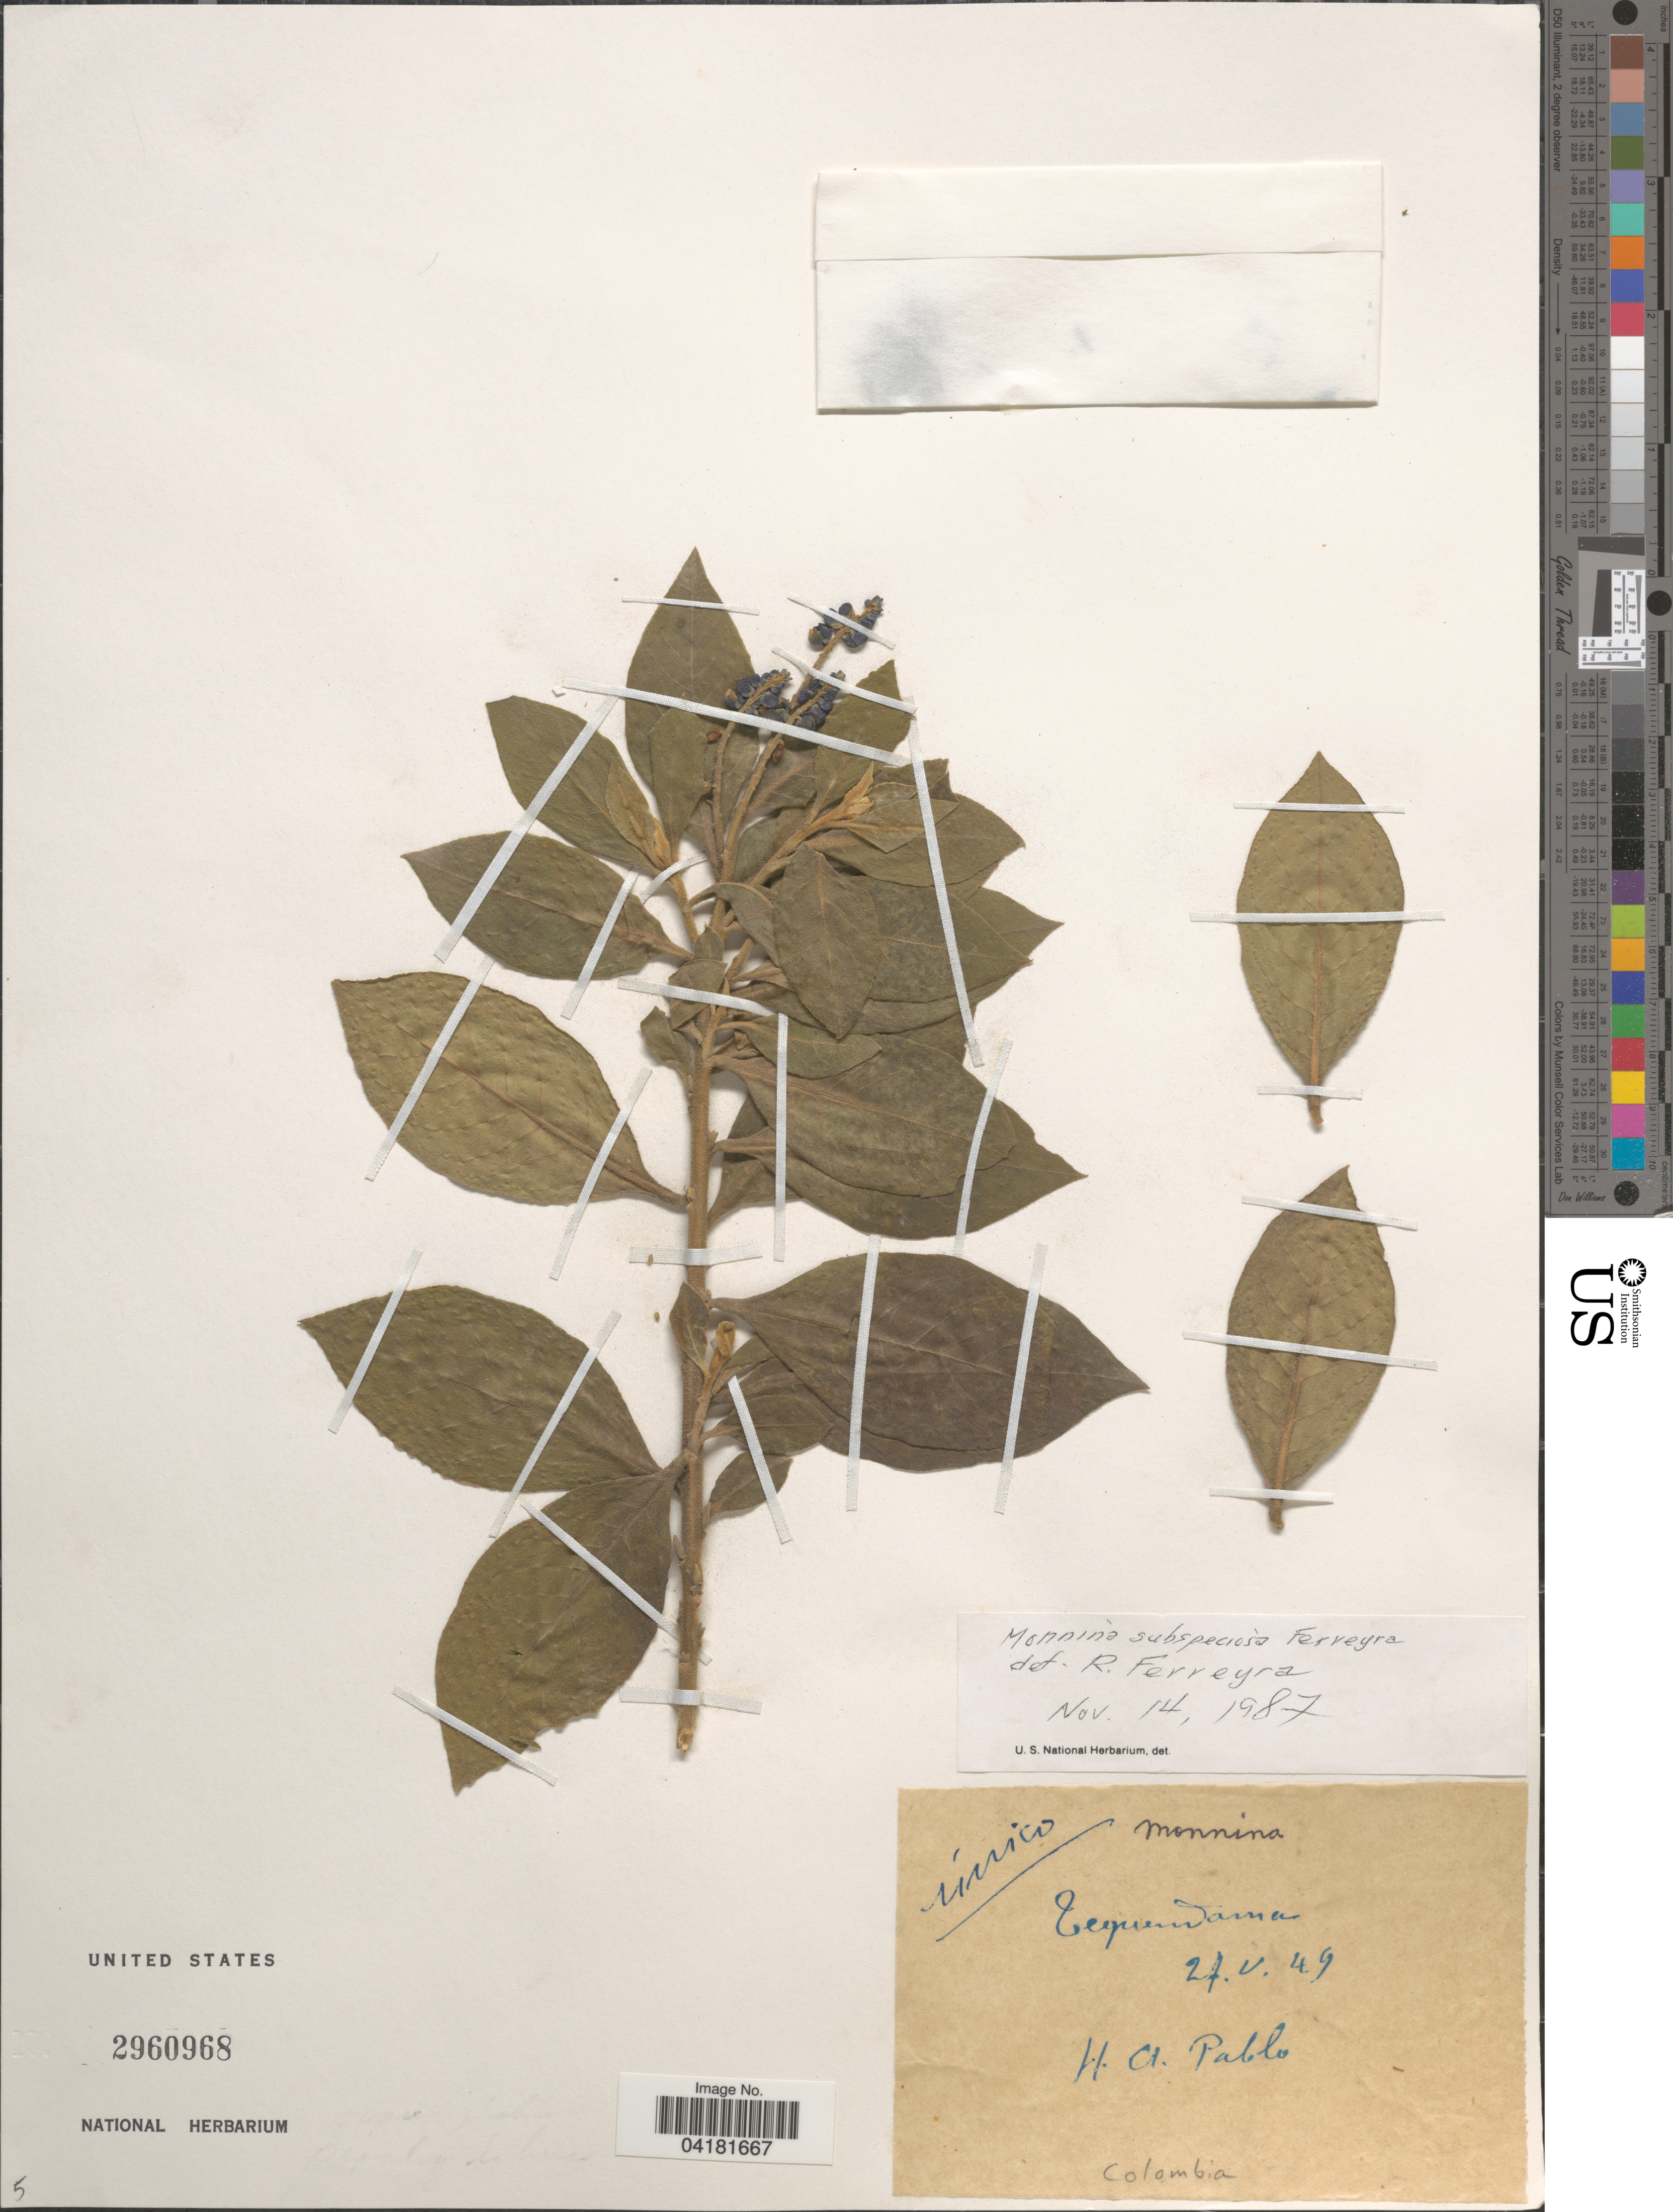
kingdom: Plantae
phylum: Tracheophyta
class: Magnoliopsida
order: Fabales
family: Polygalaceae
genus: Monnina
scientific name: Monnina subspeciosa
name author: Chodat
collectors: H. Pablo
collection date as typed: Transcribed d/m/y: 27/5/49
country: Colombia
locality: Tequindama.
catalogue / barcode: US 2960968